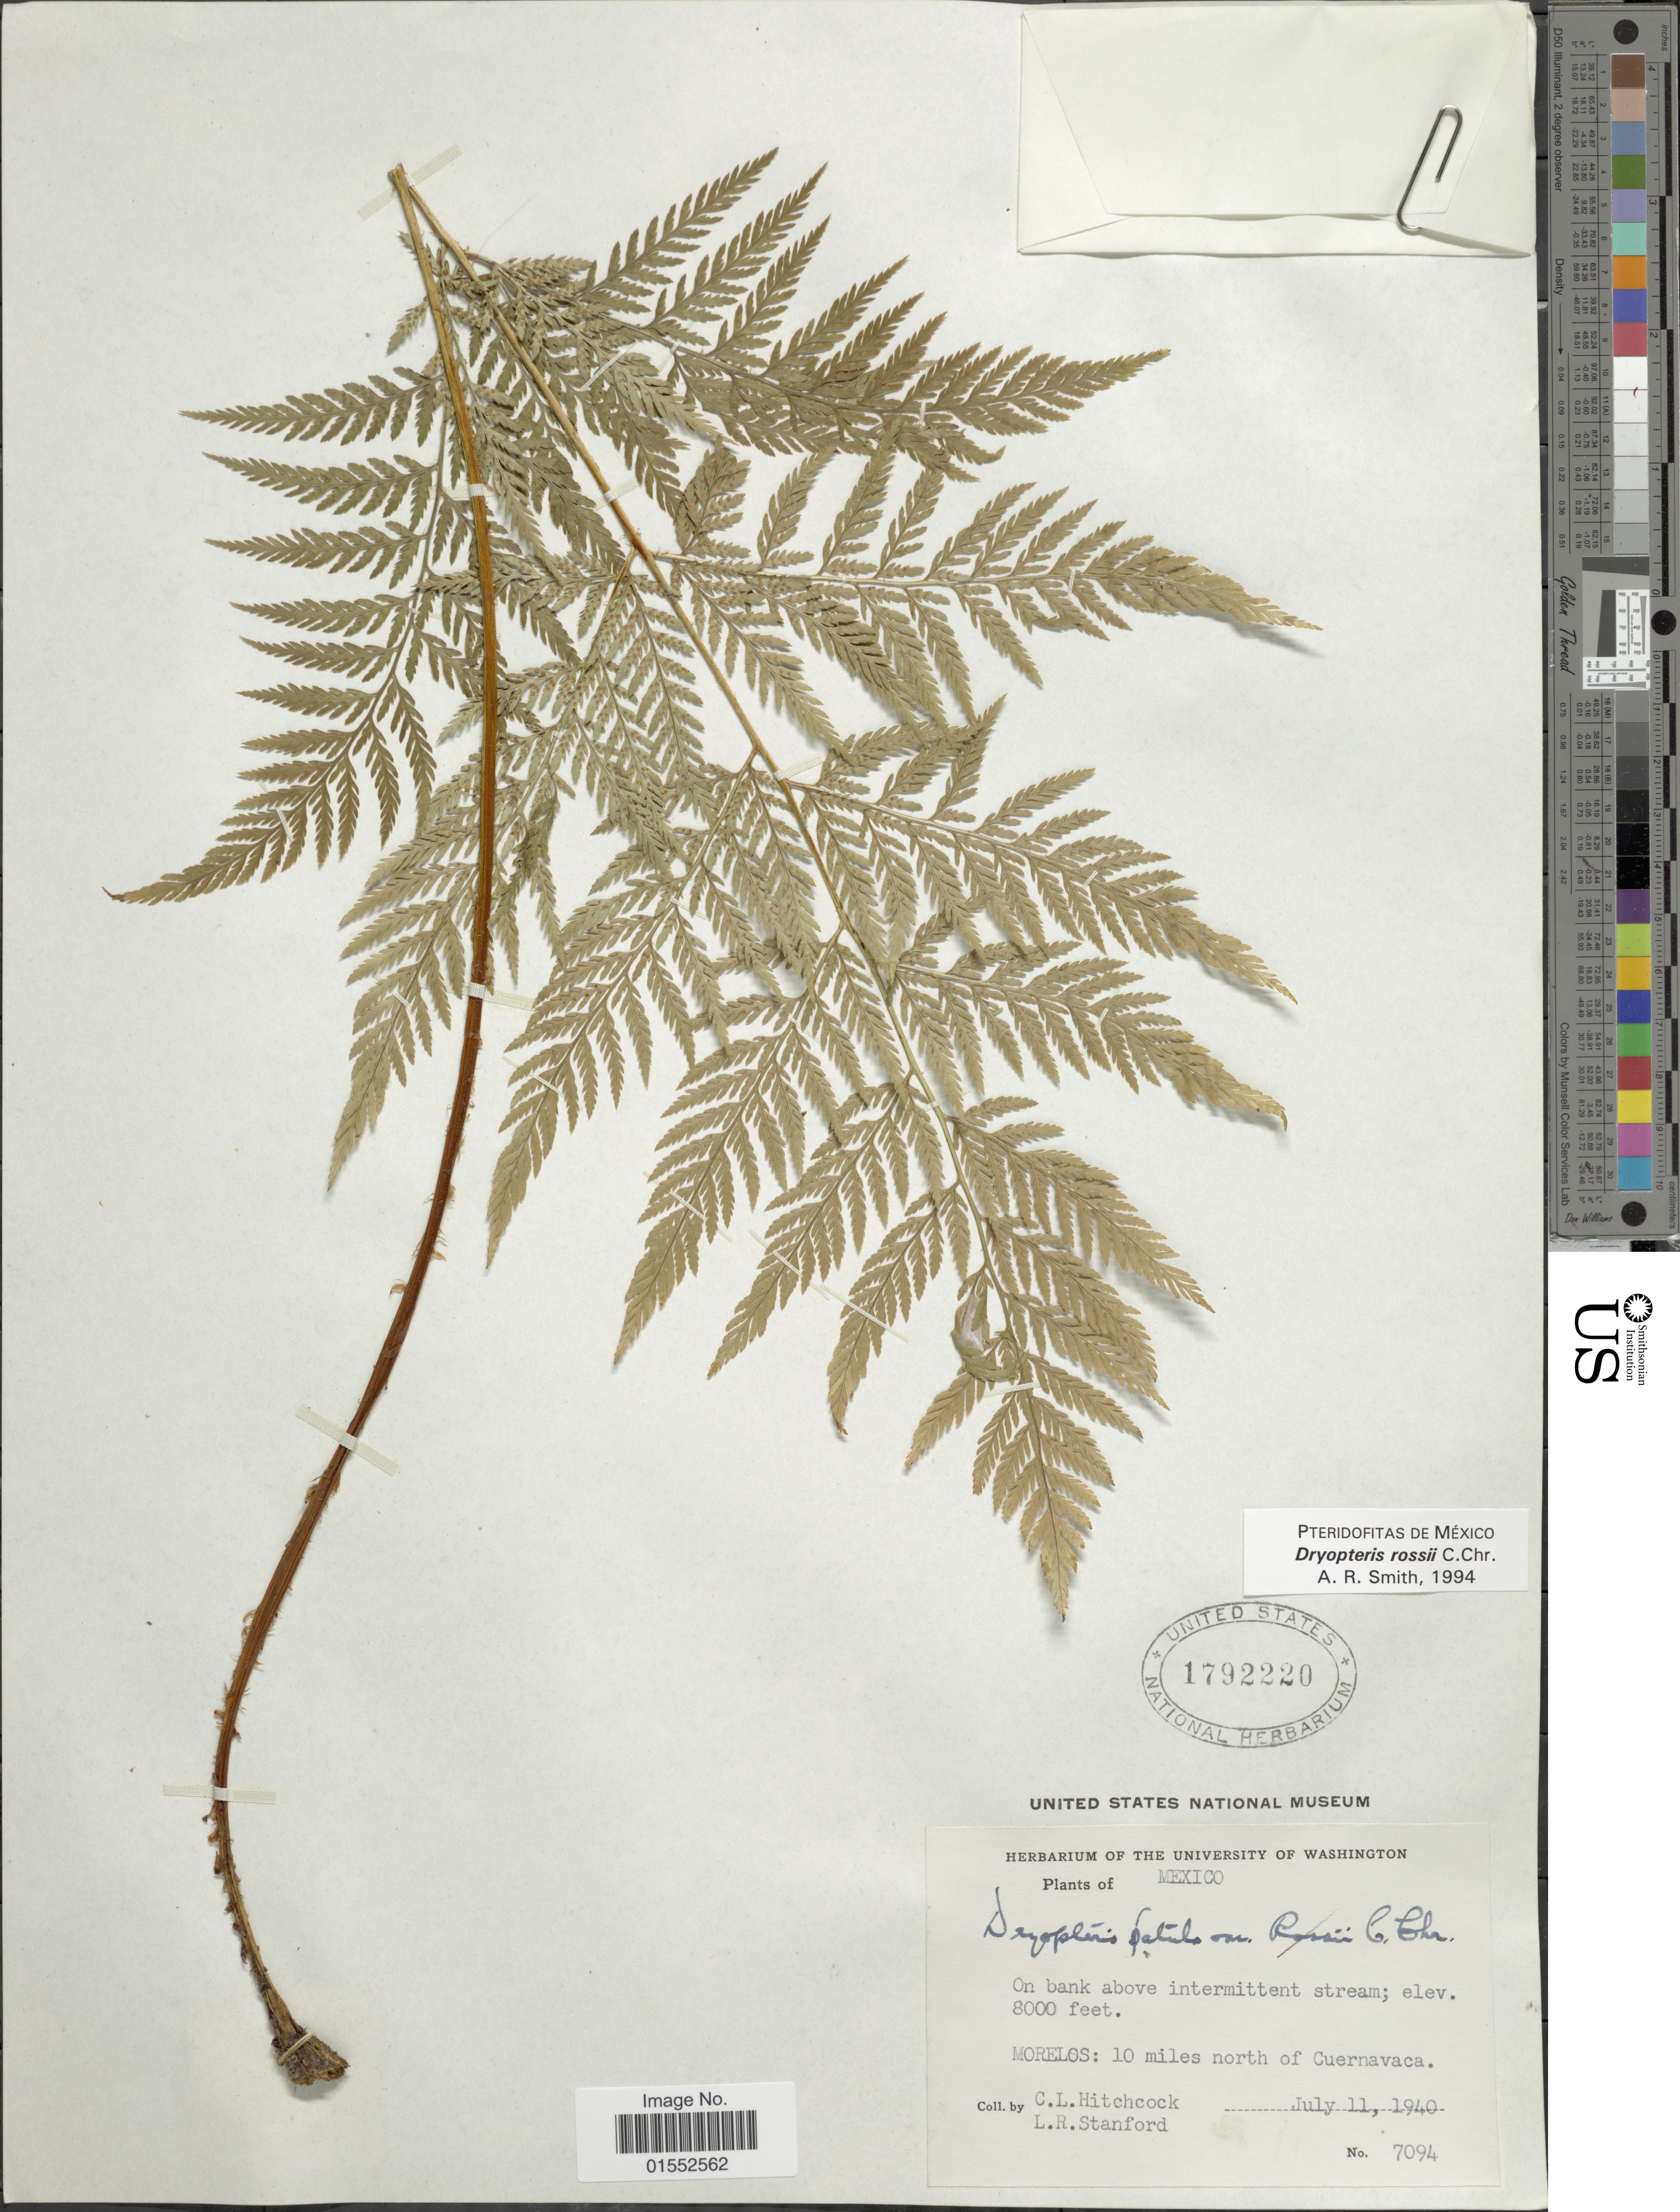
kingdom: Plantae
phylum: Tracheophyta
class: Polypodiopsida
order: Polypodiales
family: Dryopteridaceae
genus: Dryopteris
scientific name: Dryopteris rossii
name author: C. Chr.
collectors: C. L. Hitchcock & L. R. Stanford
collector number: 7094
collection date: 1940-07-11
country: Mexico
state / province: Morelos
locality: Mexico. Morelos: 10 miles north of Cuernavaca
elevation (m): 2438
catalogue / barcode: US 1792220